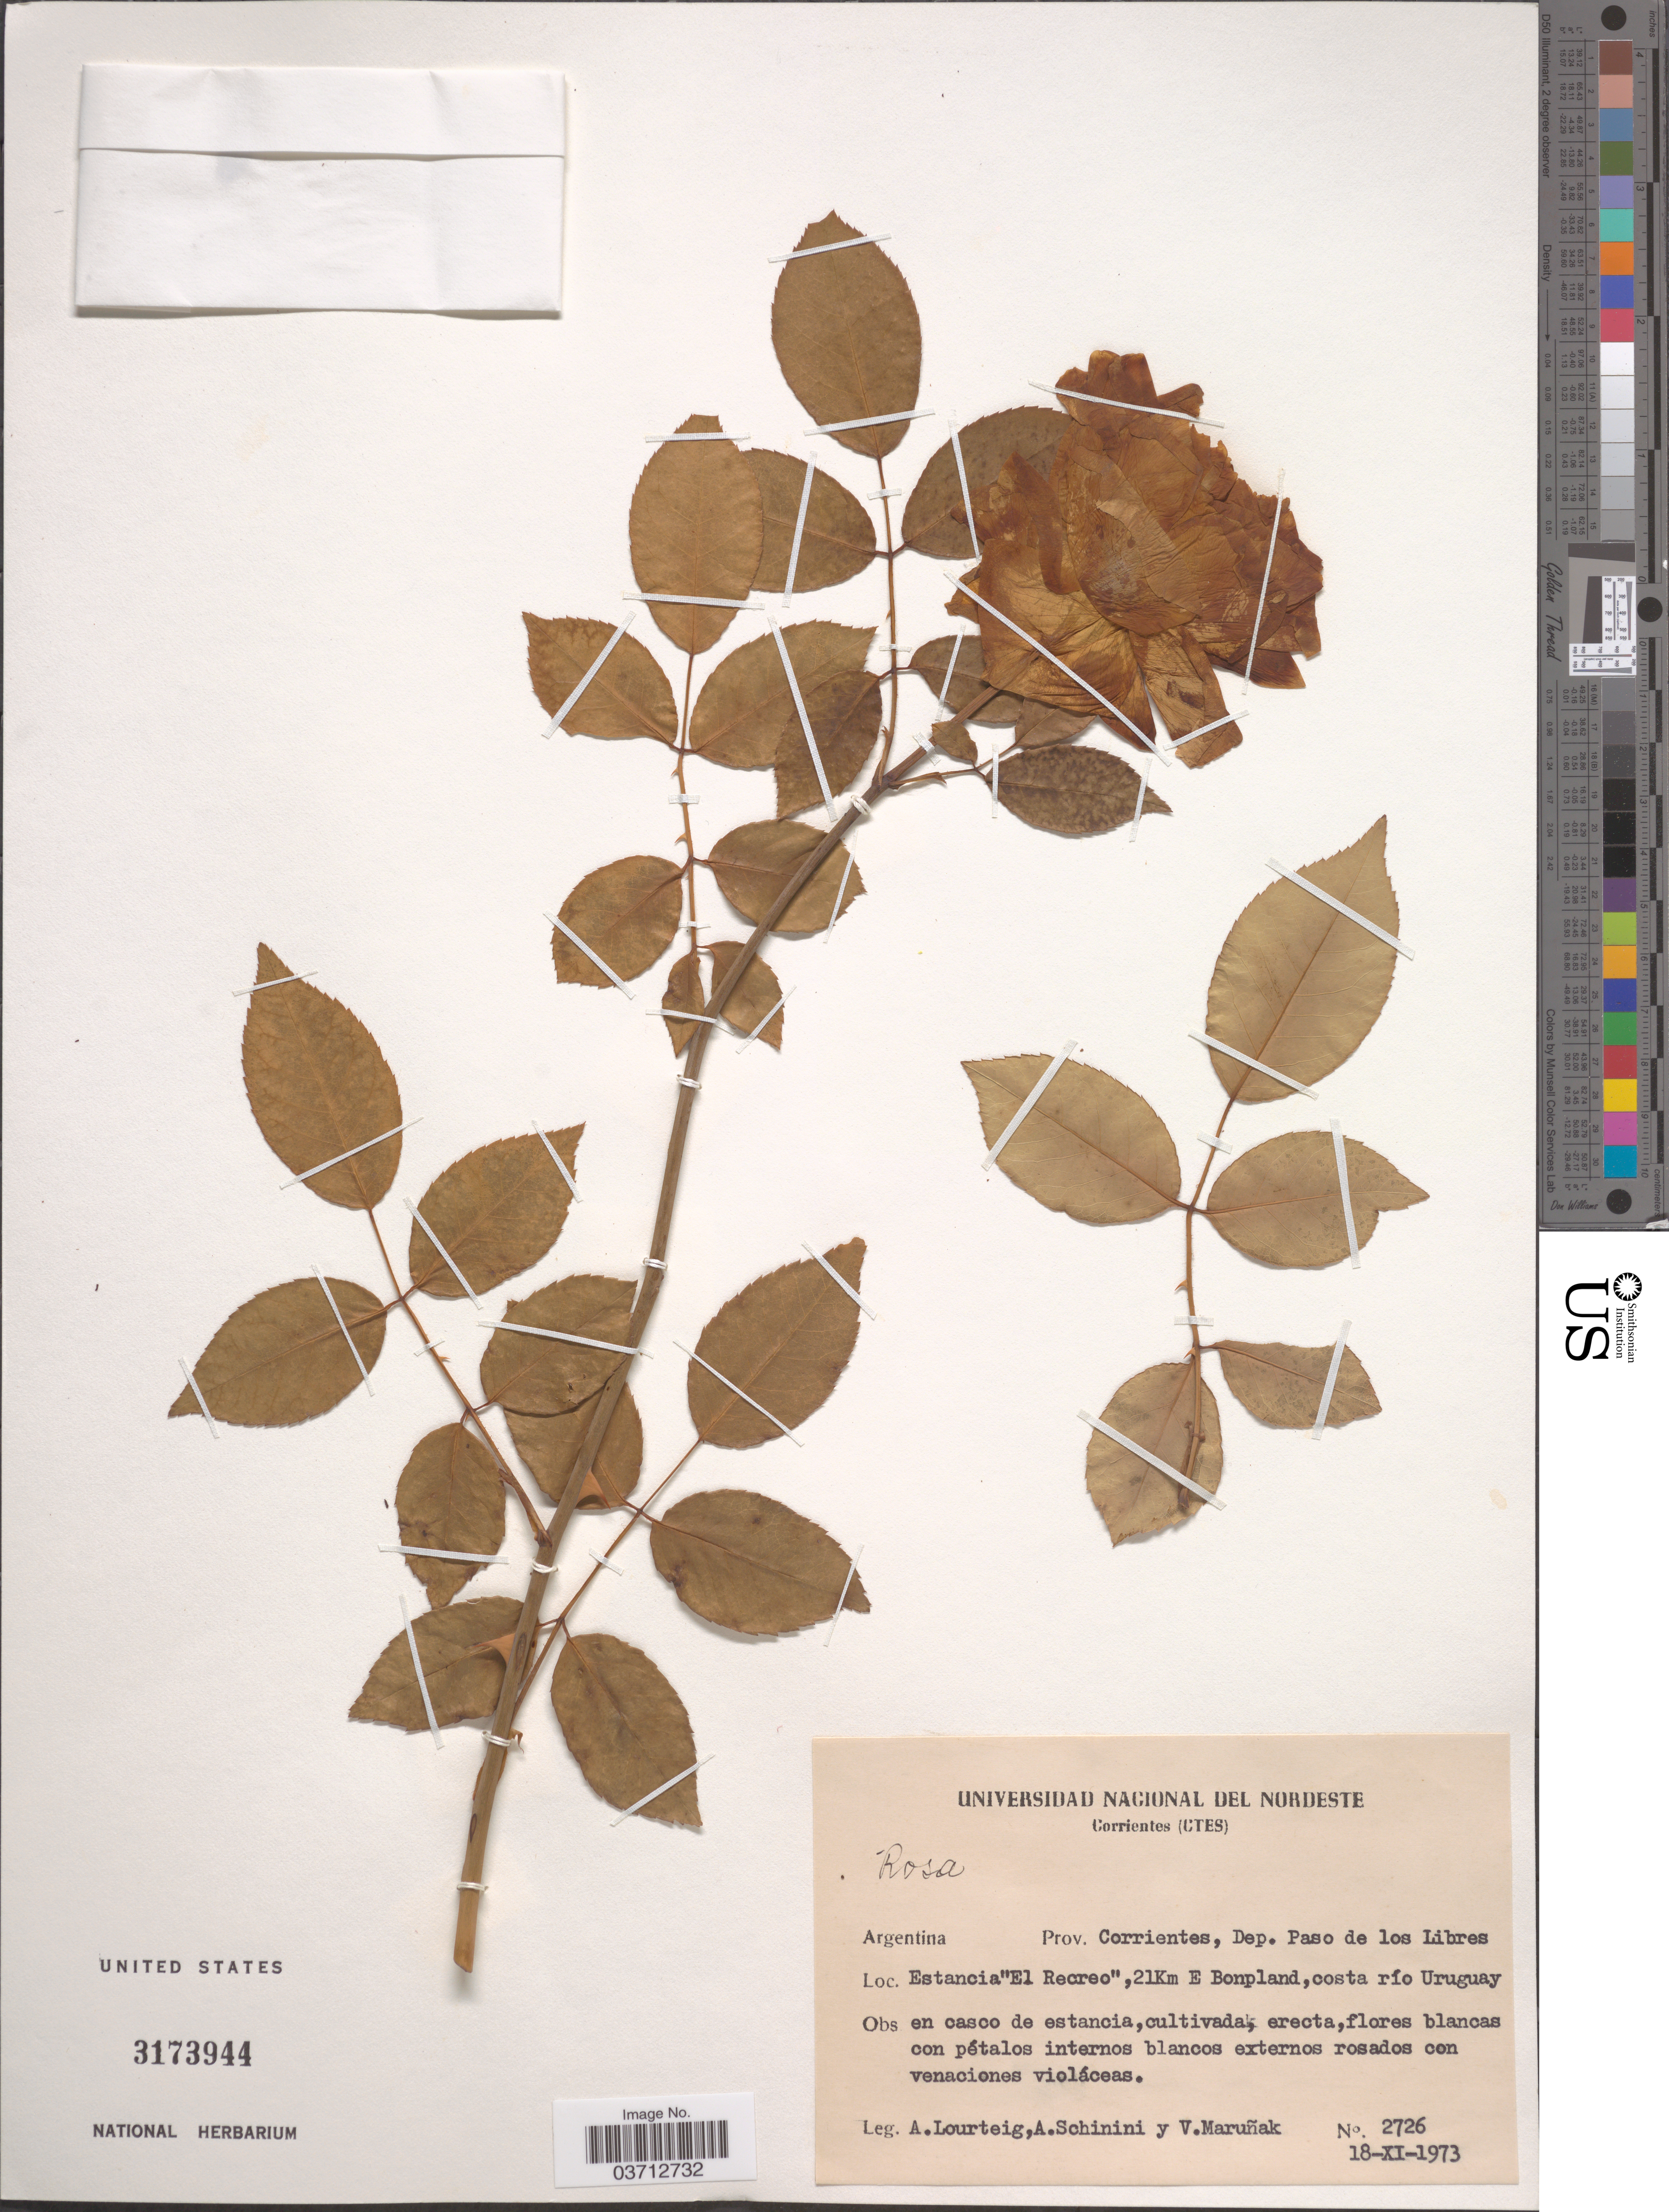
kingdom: Plantae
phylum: Tracheophyta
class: Magnoliopsida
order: Rosales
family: Rosaceae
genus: Rosa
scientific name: Rosa sp.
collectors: A. Lourteig, A. Schinini & V. Maruñak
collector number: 2726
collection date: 1973-11-18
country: Argentina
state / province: Corrientes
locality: Dep. Paso de los Libres. Estancia "El Recreo", 21Km E Bonpland, costa río Uruguay.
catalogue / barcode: US 3173944